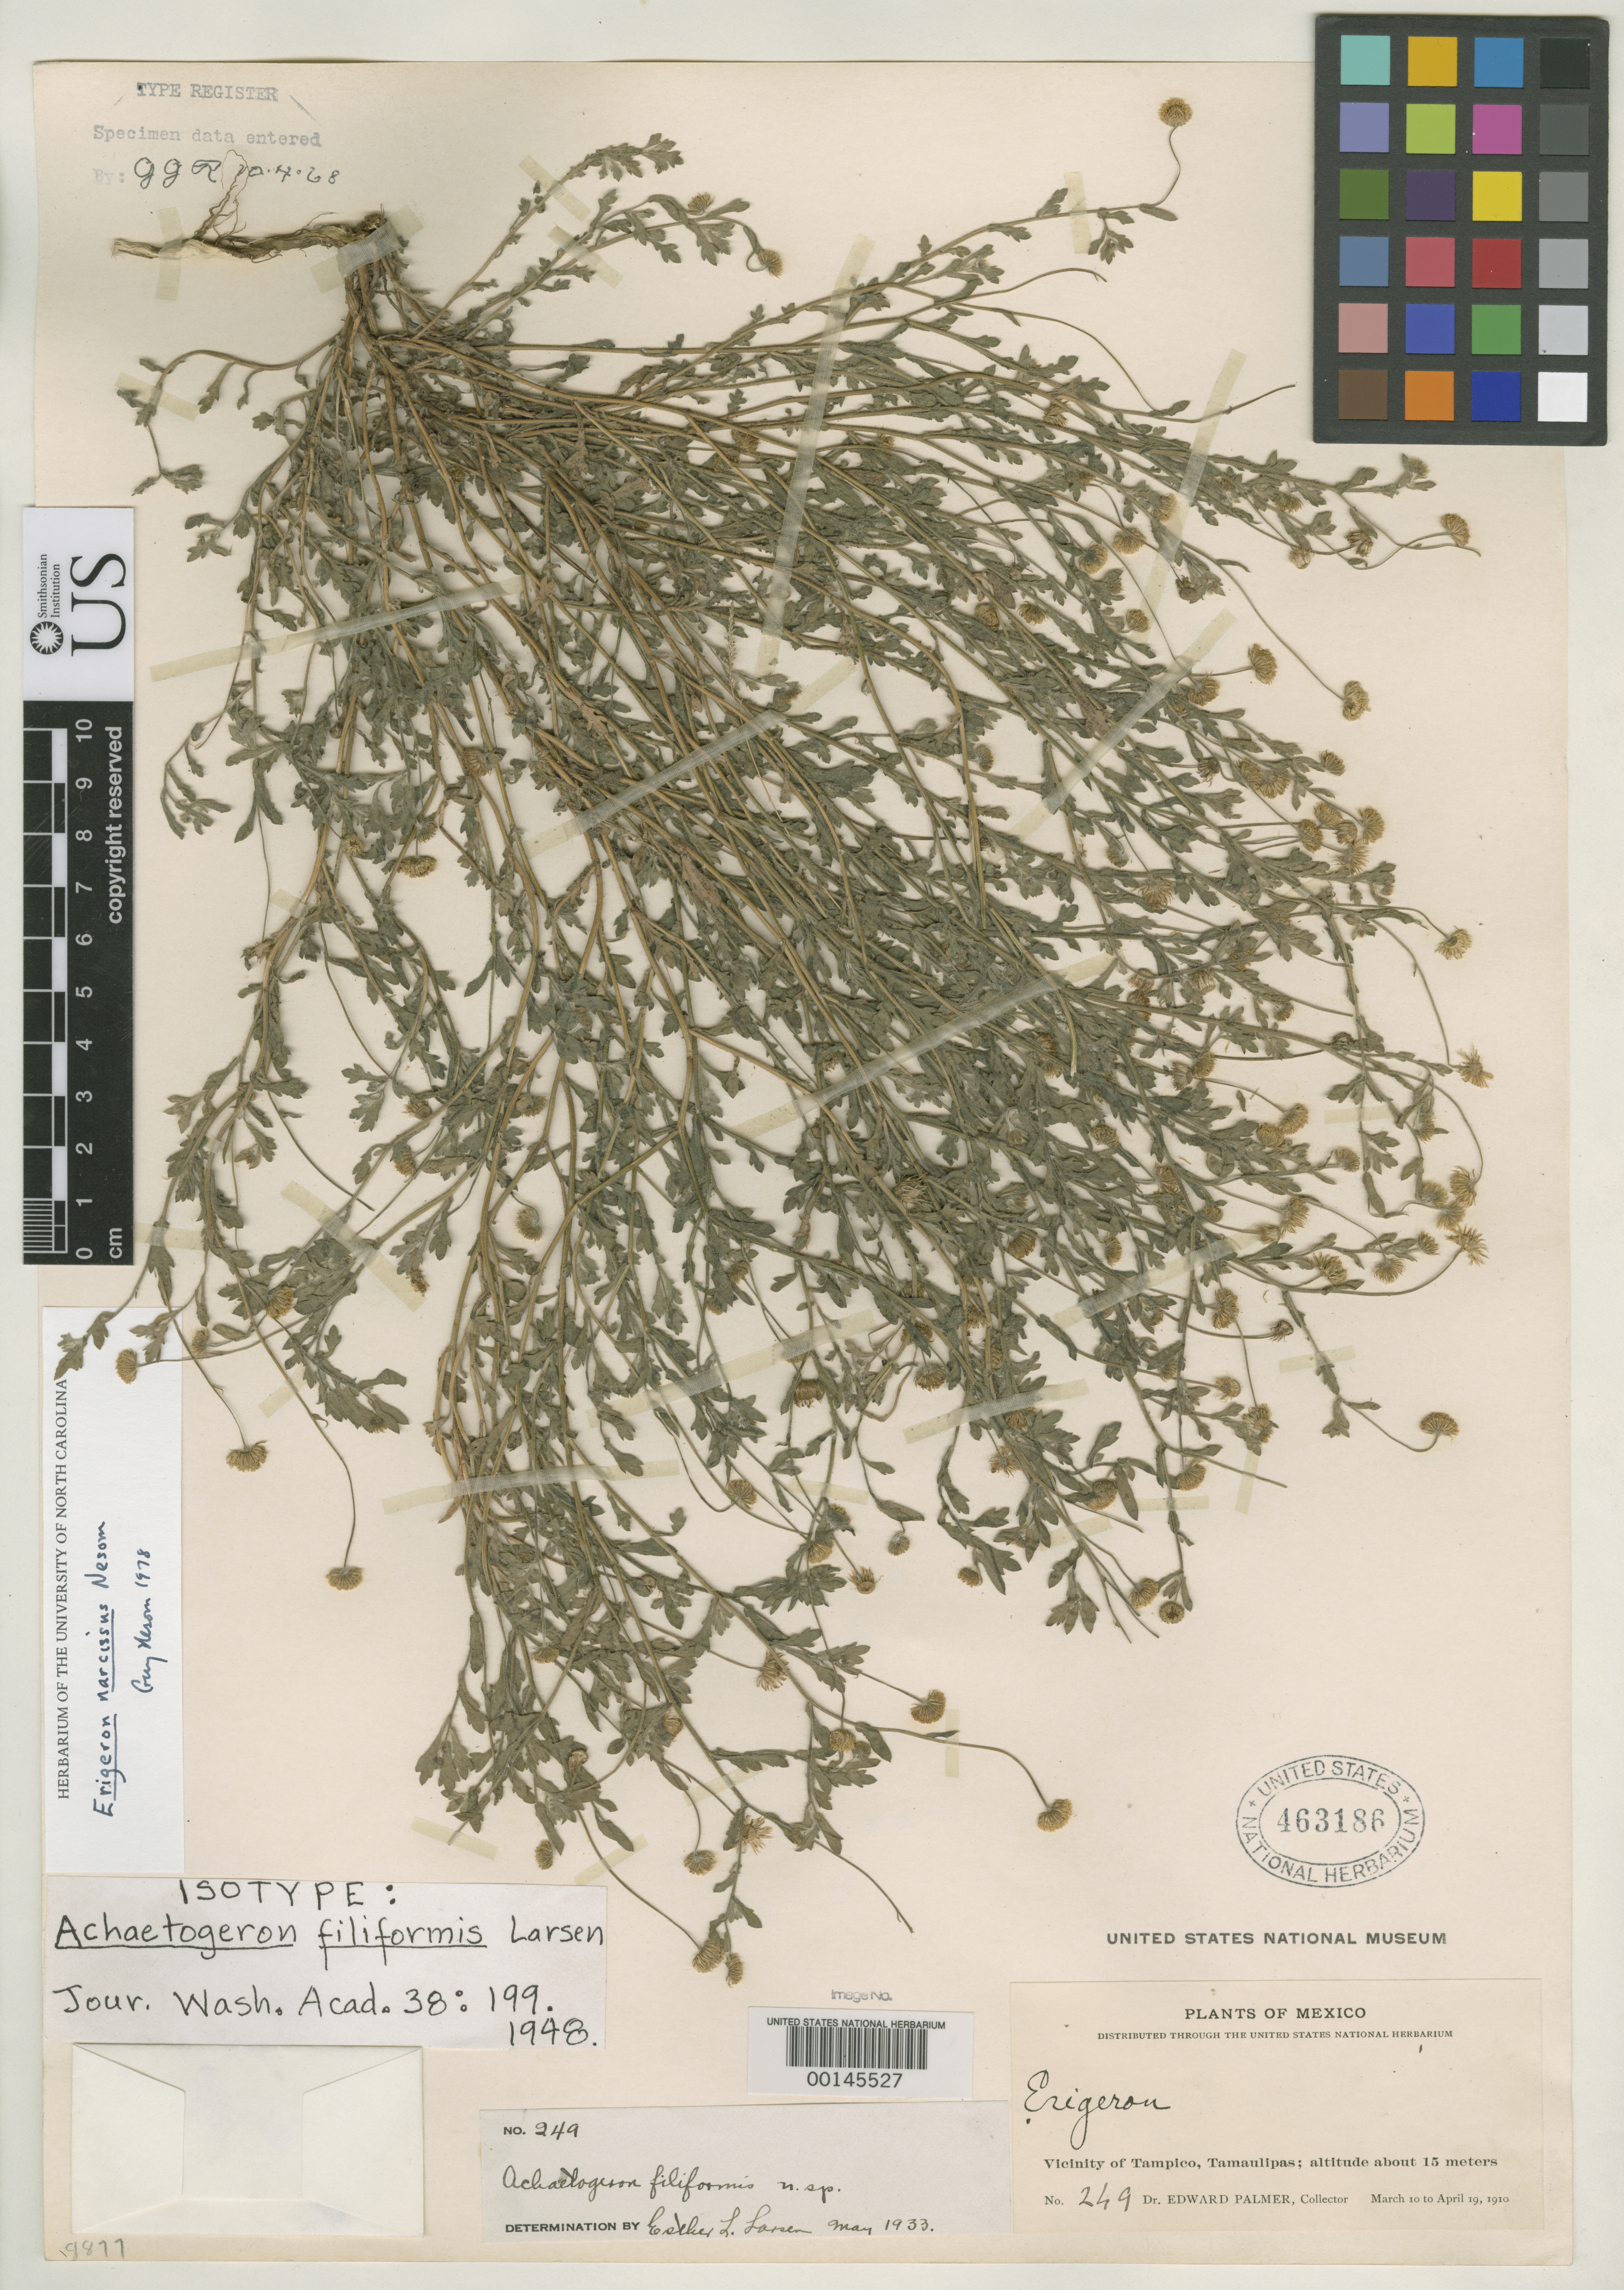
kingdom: Plantae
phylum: Tracheophyta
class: Magnoliopsida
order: Asterales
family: Asteraceae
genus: Achaetogeron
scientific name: Achaetogeron filiformis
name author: Larsen ex S.F. Blake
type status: Isotype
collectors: E. Palmer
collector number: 249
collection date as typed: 10 Mar 1910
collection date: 1910-03-10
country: Mexico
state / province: Tamaulipas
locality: Tampico.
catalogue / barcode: US 463186